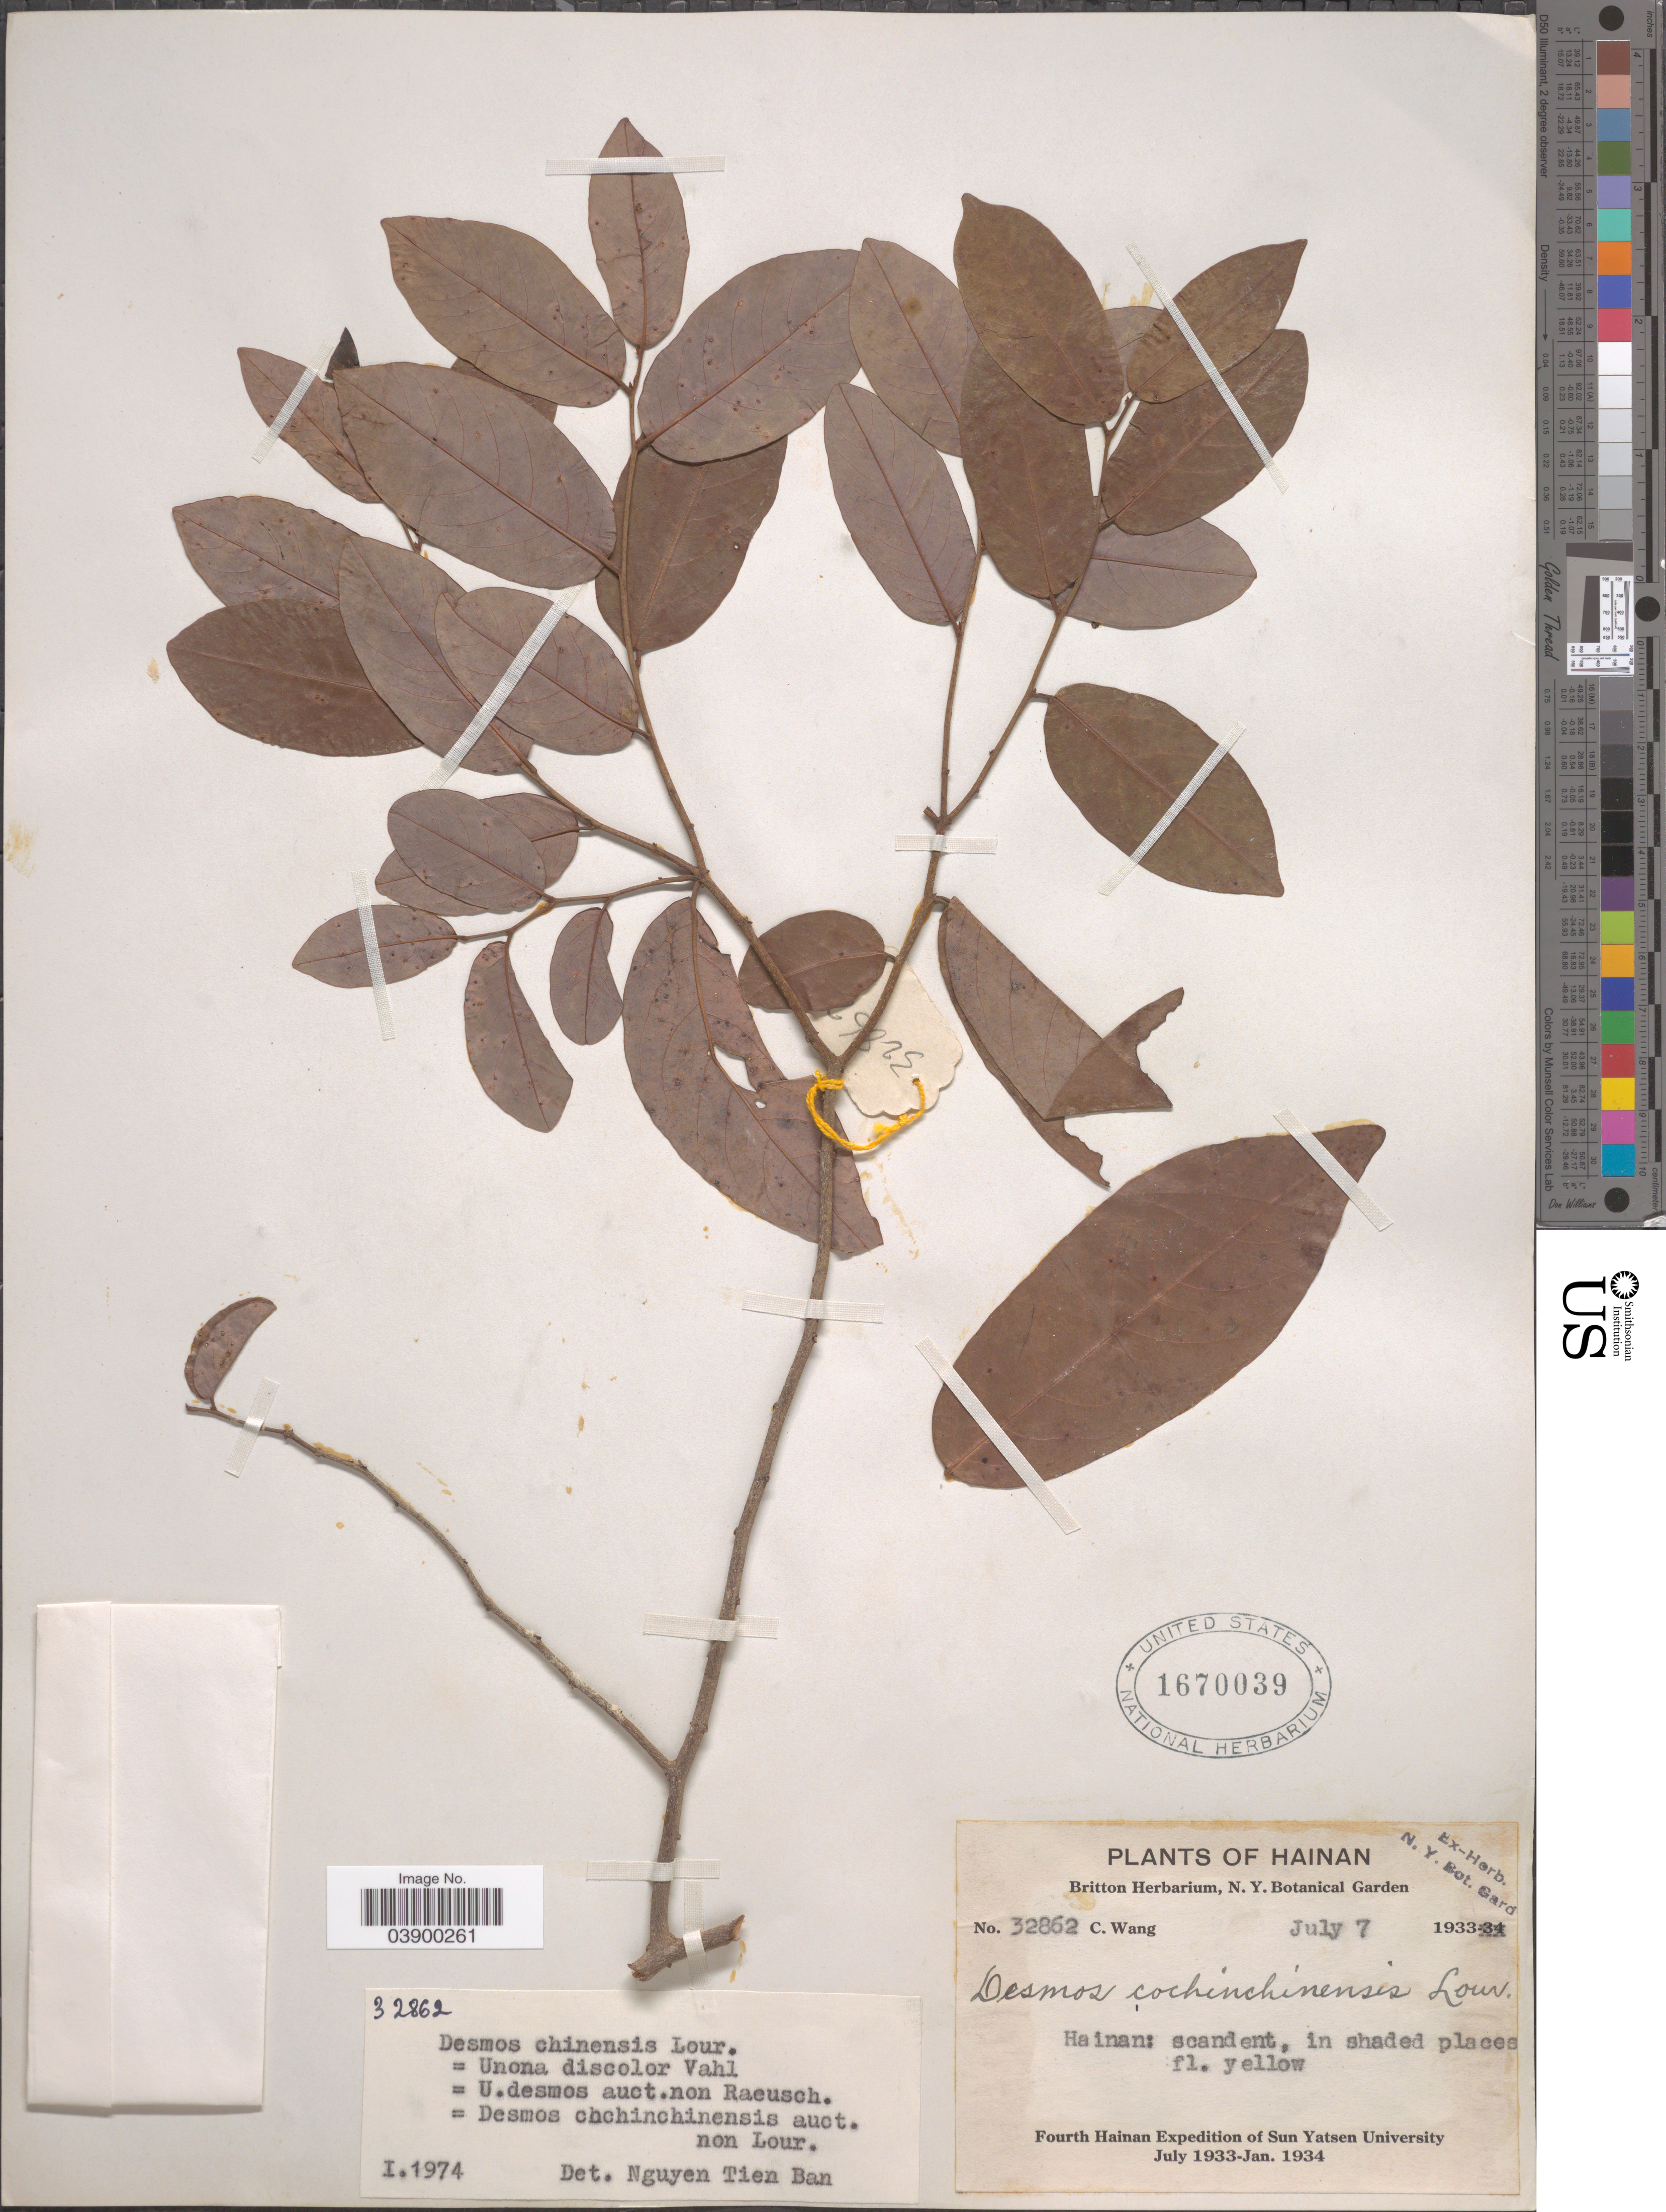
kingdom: Plantae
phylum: Tracheophyta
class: Magnoliopsida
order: Magnoliales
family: Annonaceae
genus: Desmos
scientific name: Desmos chinensis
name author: Lour.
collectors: C. Wang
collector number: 32862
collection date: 1933-07-07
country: China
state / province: Hainan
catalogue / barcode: US 1670039